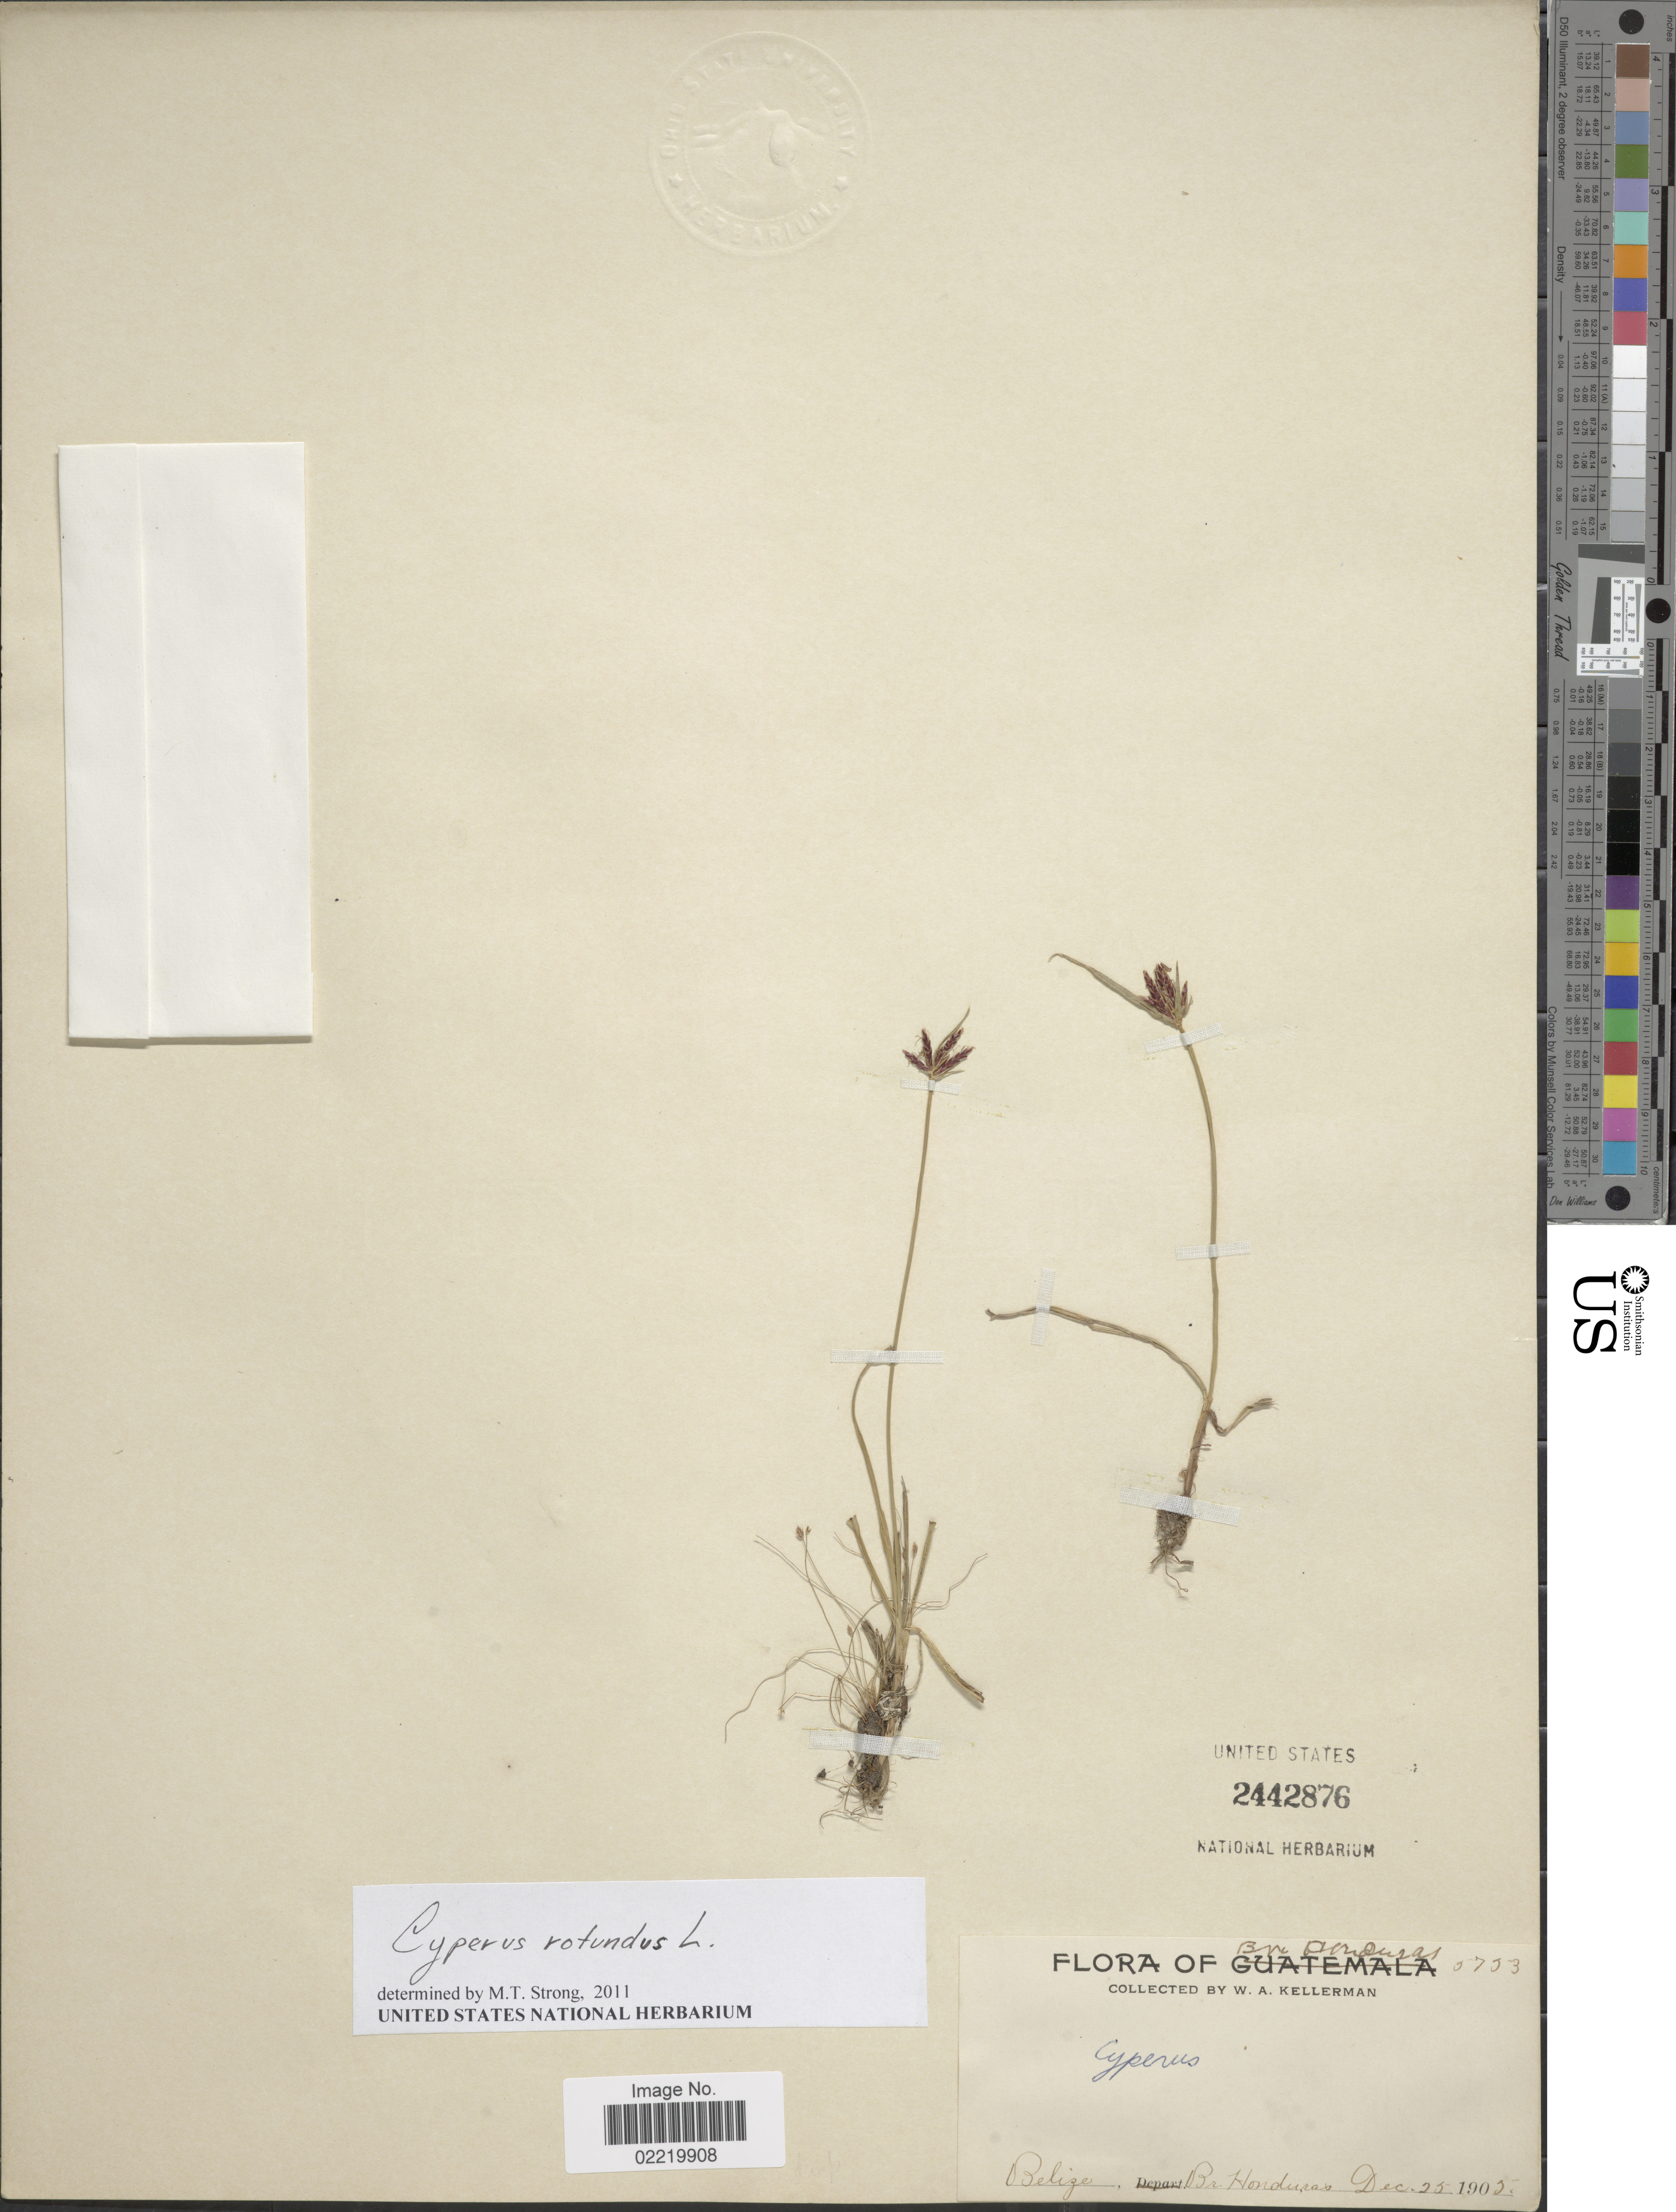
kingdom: Plantae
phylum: Tracheophyta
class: Liliopsida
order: Poales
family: Cyperaceae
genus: Cyperus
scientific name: Cyperus rotundus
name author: L.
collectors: W. Kellerman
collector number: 5753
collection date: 1905-12-25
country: Belize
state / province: Belize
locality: Br. Honduras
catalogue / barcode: US 2442876